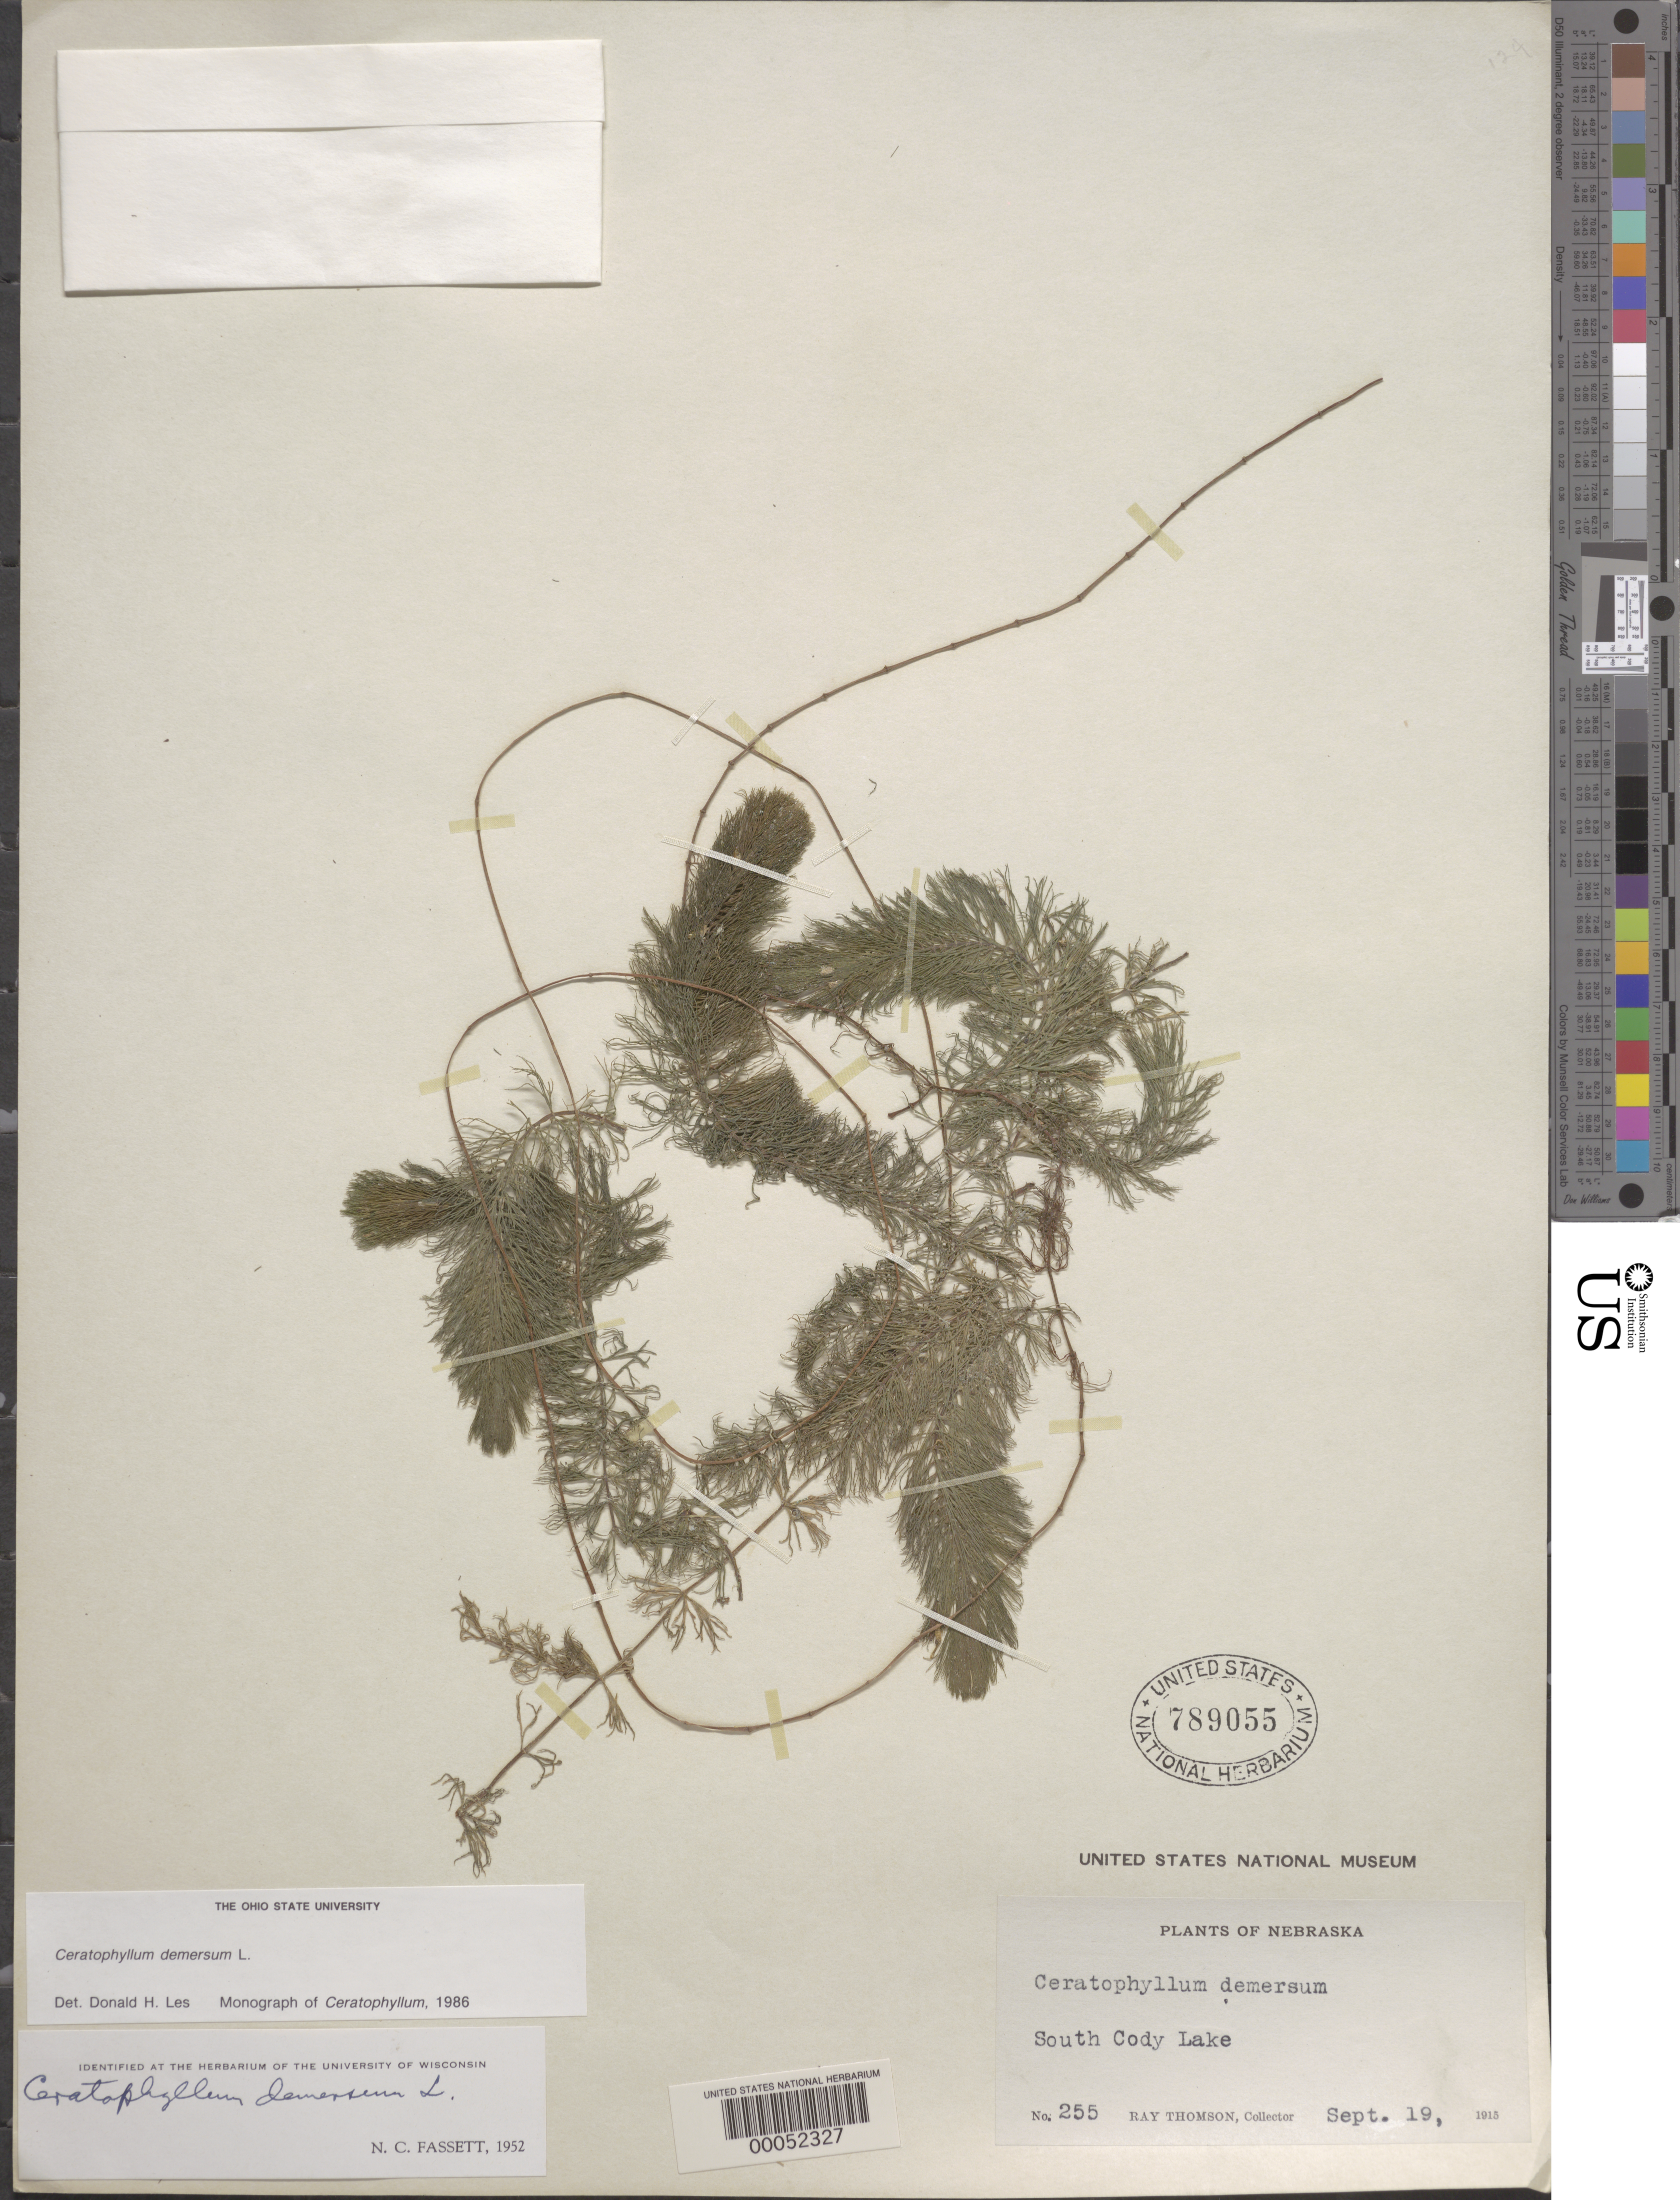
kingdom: Plantae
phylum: Tracheophyta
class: Magnoliopsida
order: Ceratophyllales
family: Ceratophyllaceae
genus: Ceratophyllum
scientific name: Ceratophyllum demersum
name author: L.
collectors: R. Thomson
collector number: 255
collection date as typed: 19 Sep 1915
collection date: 1915-09-19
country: United States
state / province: Nebraska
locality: South Cody Lake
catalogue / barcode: US 789055